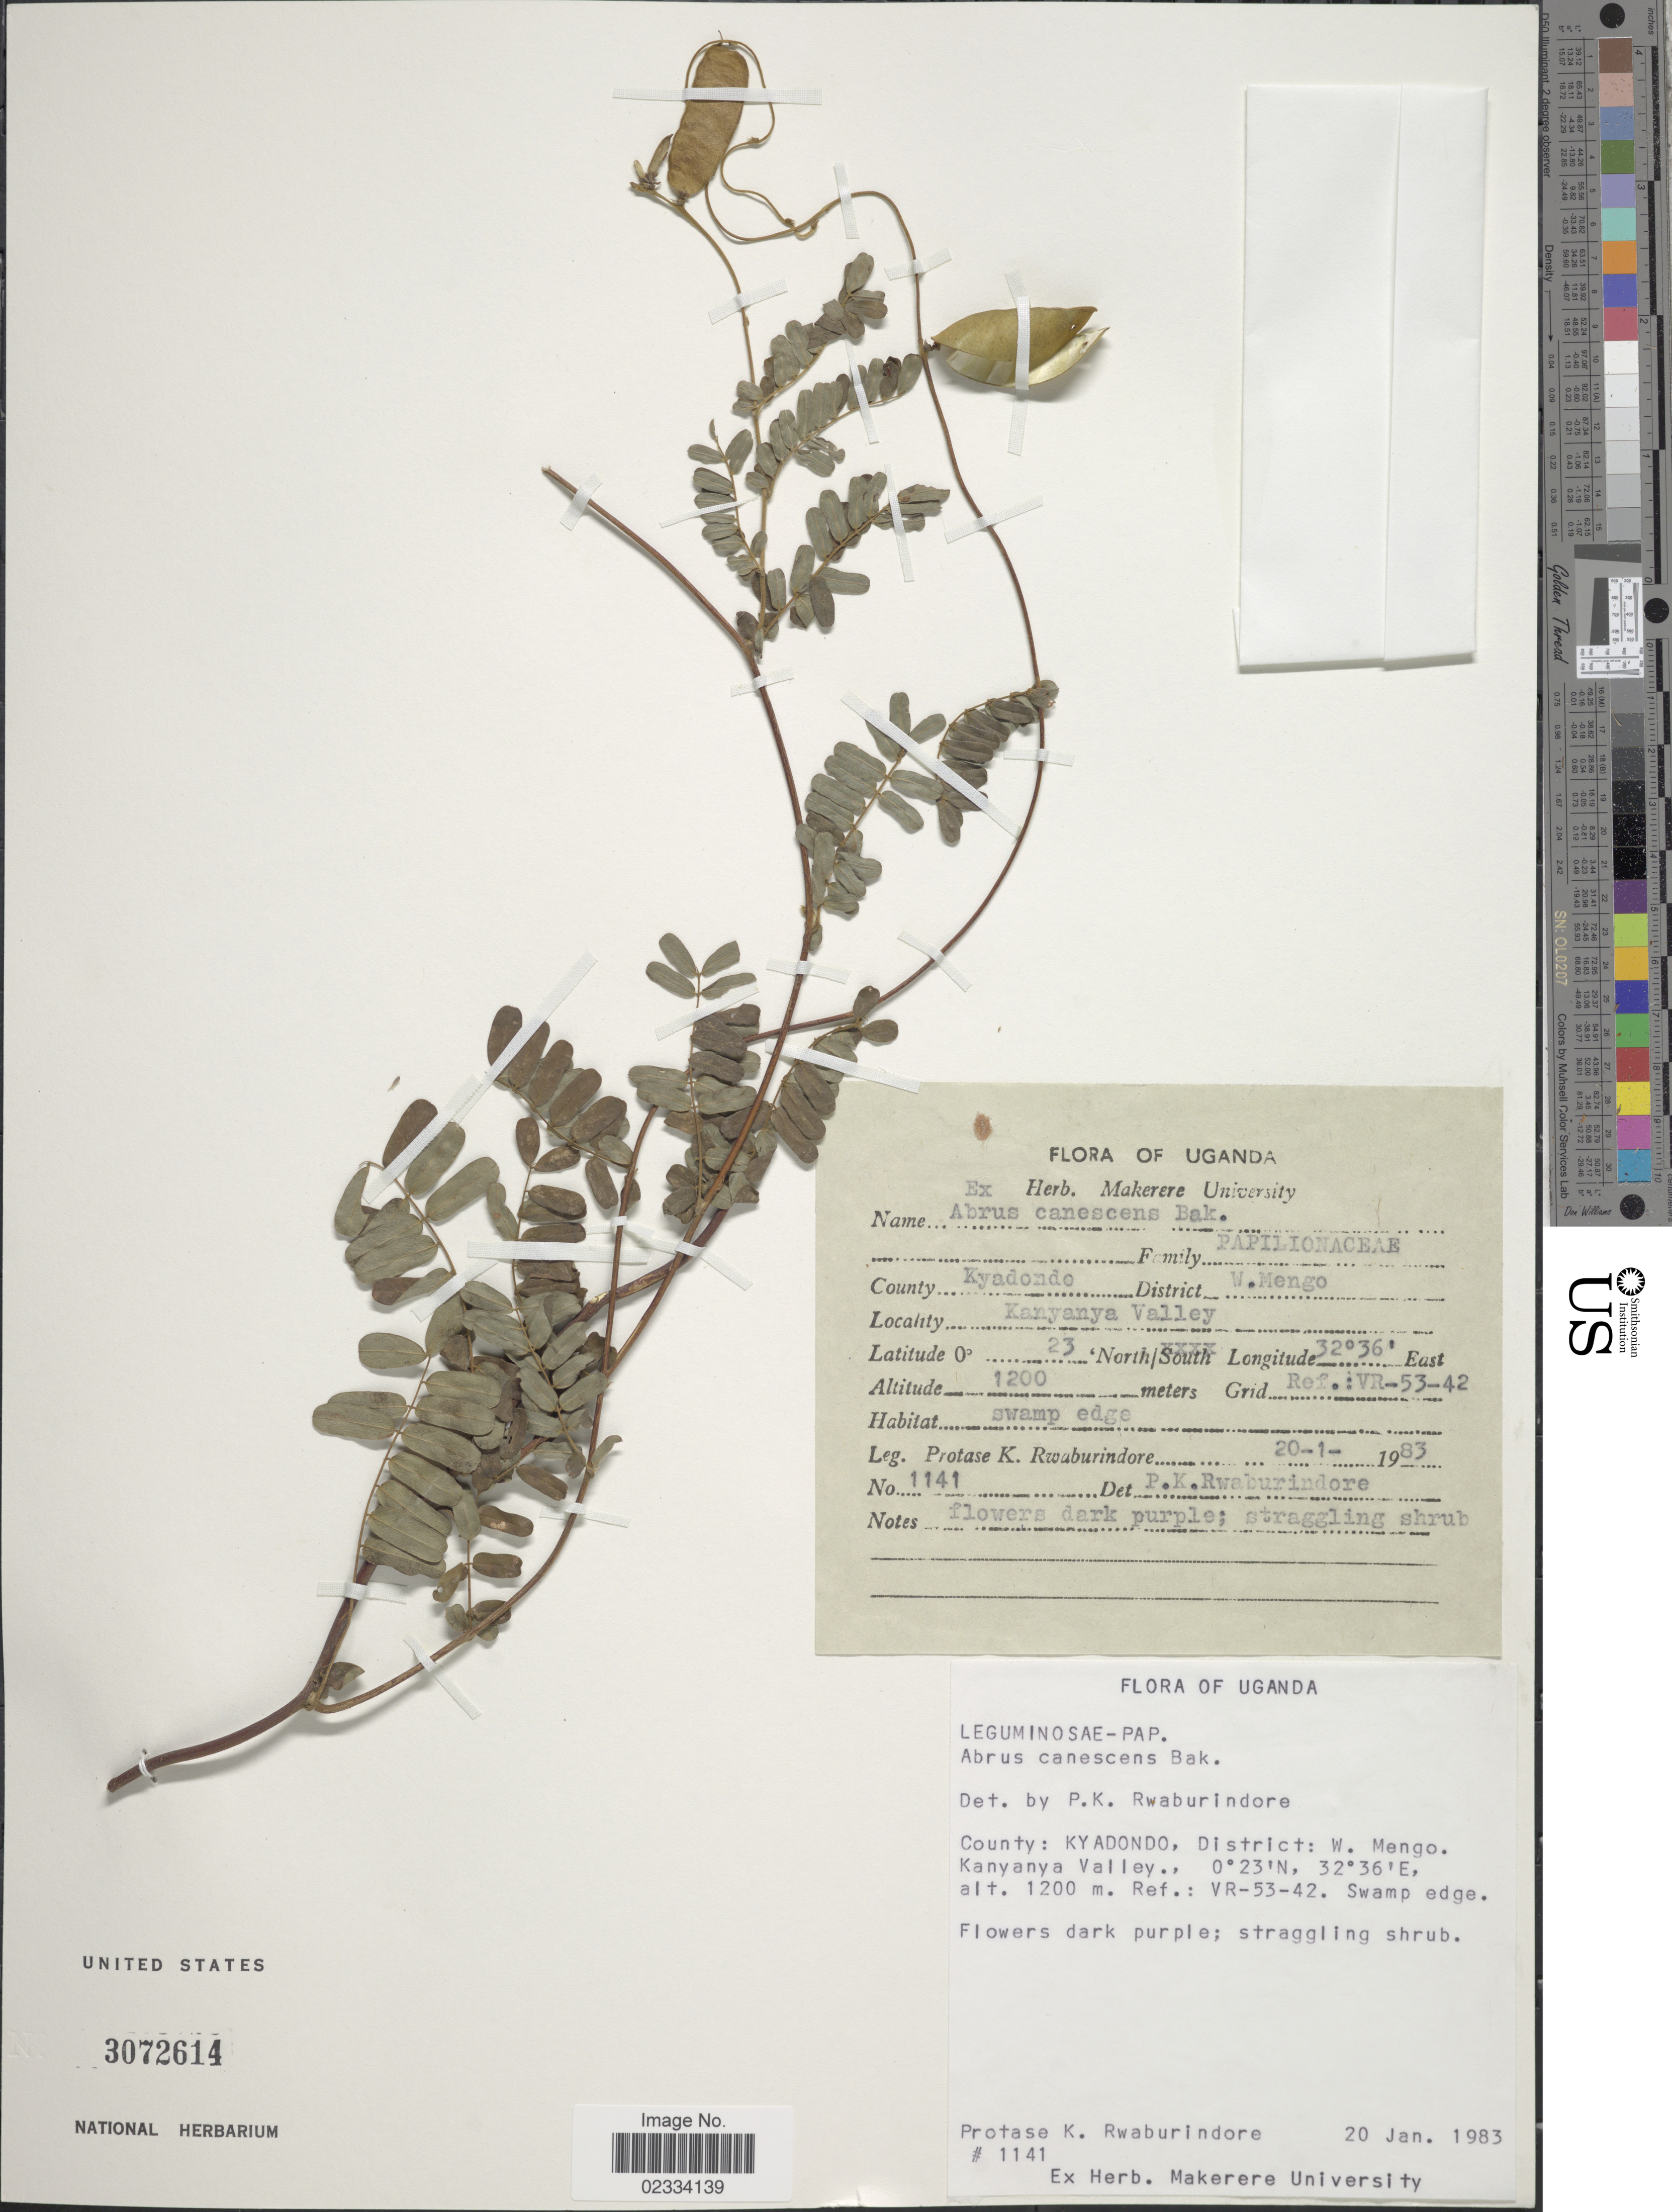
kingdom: Plantae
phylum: Tracheophyta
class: Magnoliopsida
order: Fabales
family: Fabaceae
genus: Abrus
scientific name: Abrus canescens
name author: Welw.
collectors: P. Rwaburindore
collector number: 1141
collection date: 1983-01-20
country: Uganda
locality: County Kyadonde. District W. Mengo. Kanyanya Valley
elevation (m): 1200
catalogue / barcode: US 3072614